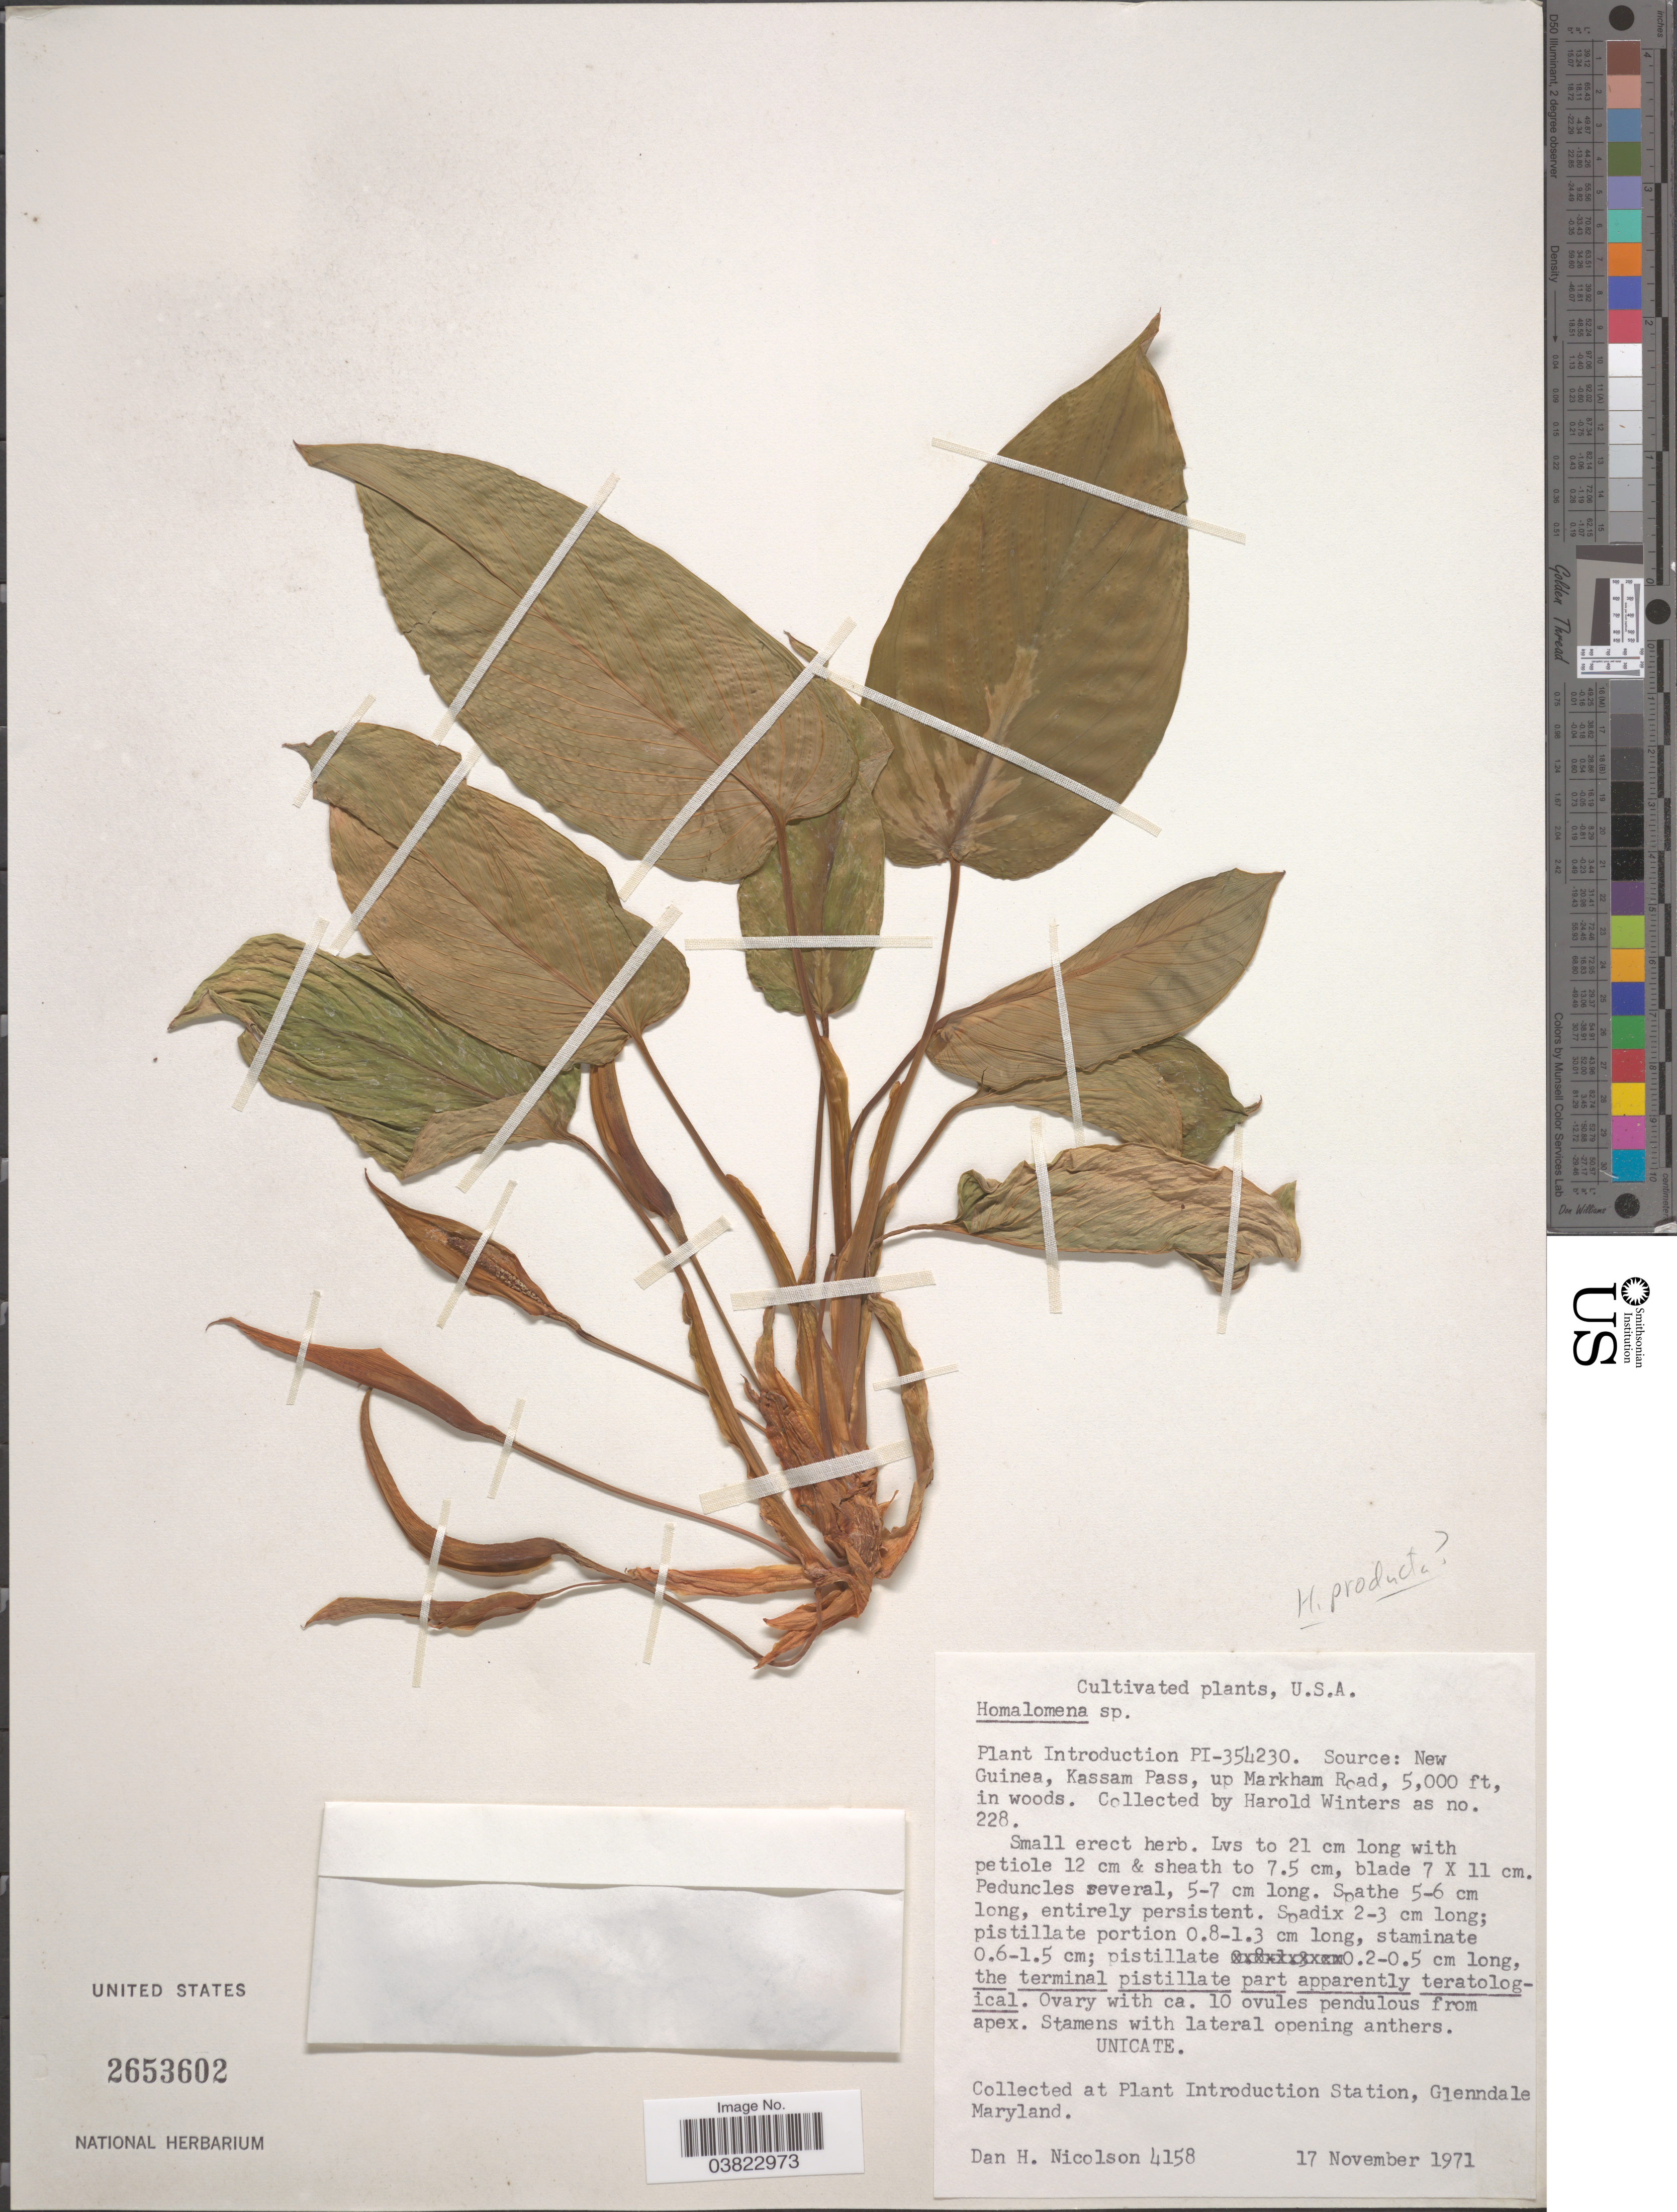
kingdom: Plantae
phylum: Tracheophyta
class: Liliopsida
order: Alismatales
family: Araceae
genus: Homalomena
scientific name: Homalomena producta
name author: A. Hay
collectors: D. H. Nicolson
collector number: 4158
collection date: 1971-11-17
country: United States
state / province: Maryland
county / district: Prince George's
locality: Plant Introduction Station, Glenndale Maryland.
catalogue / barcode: US 2653602